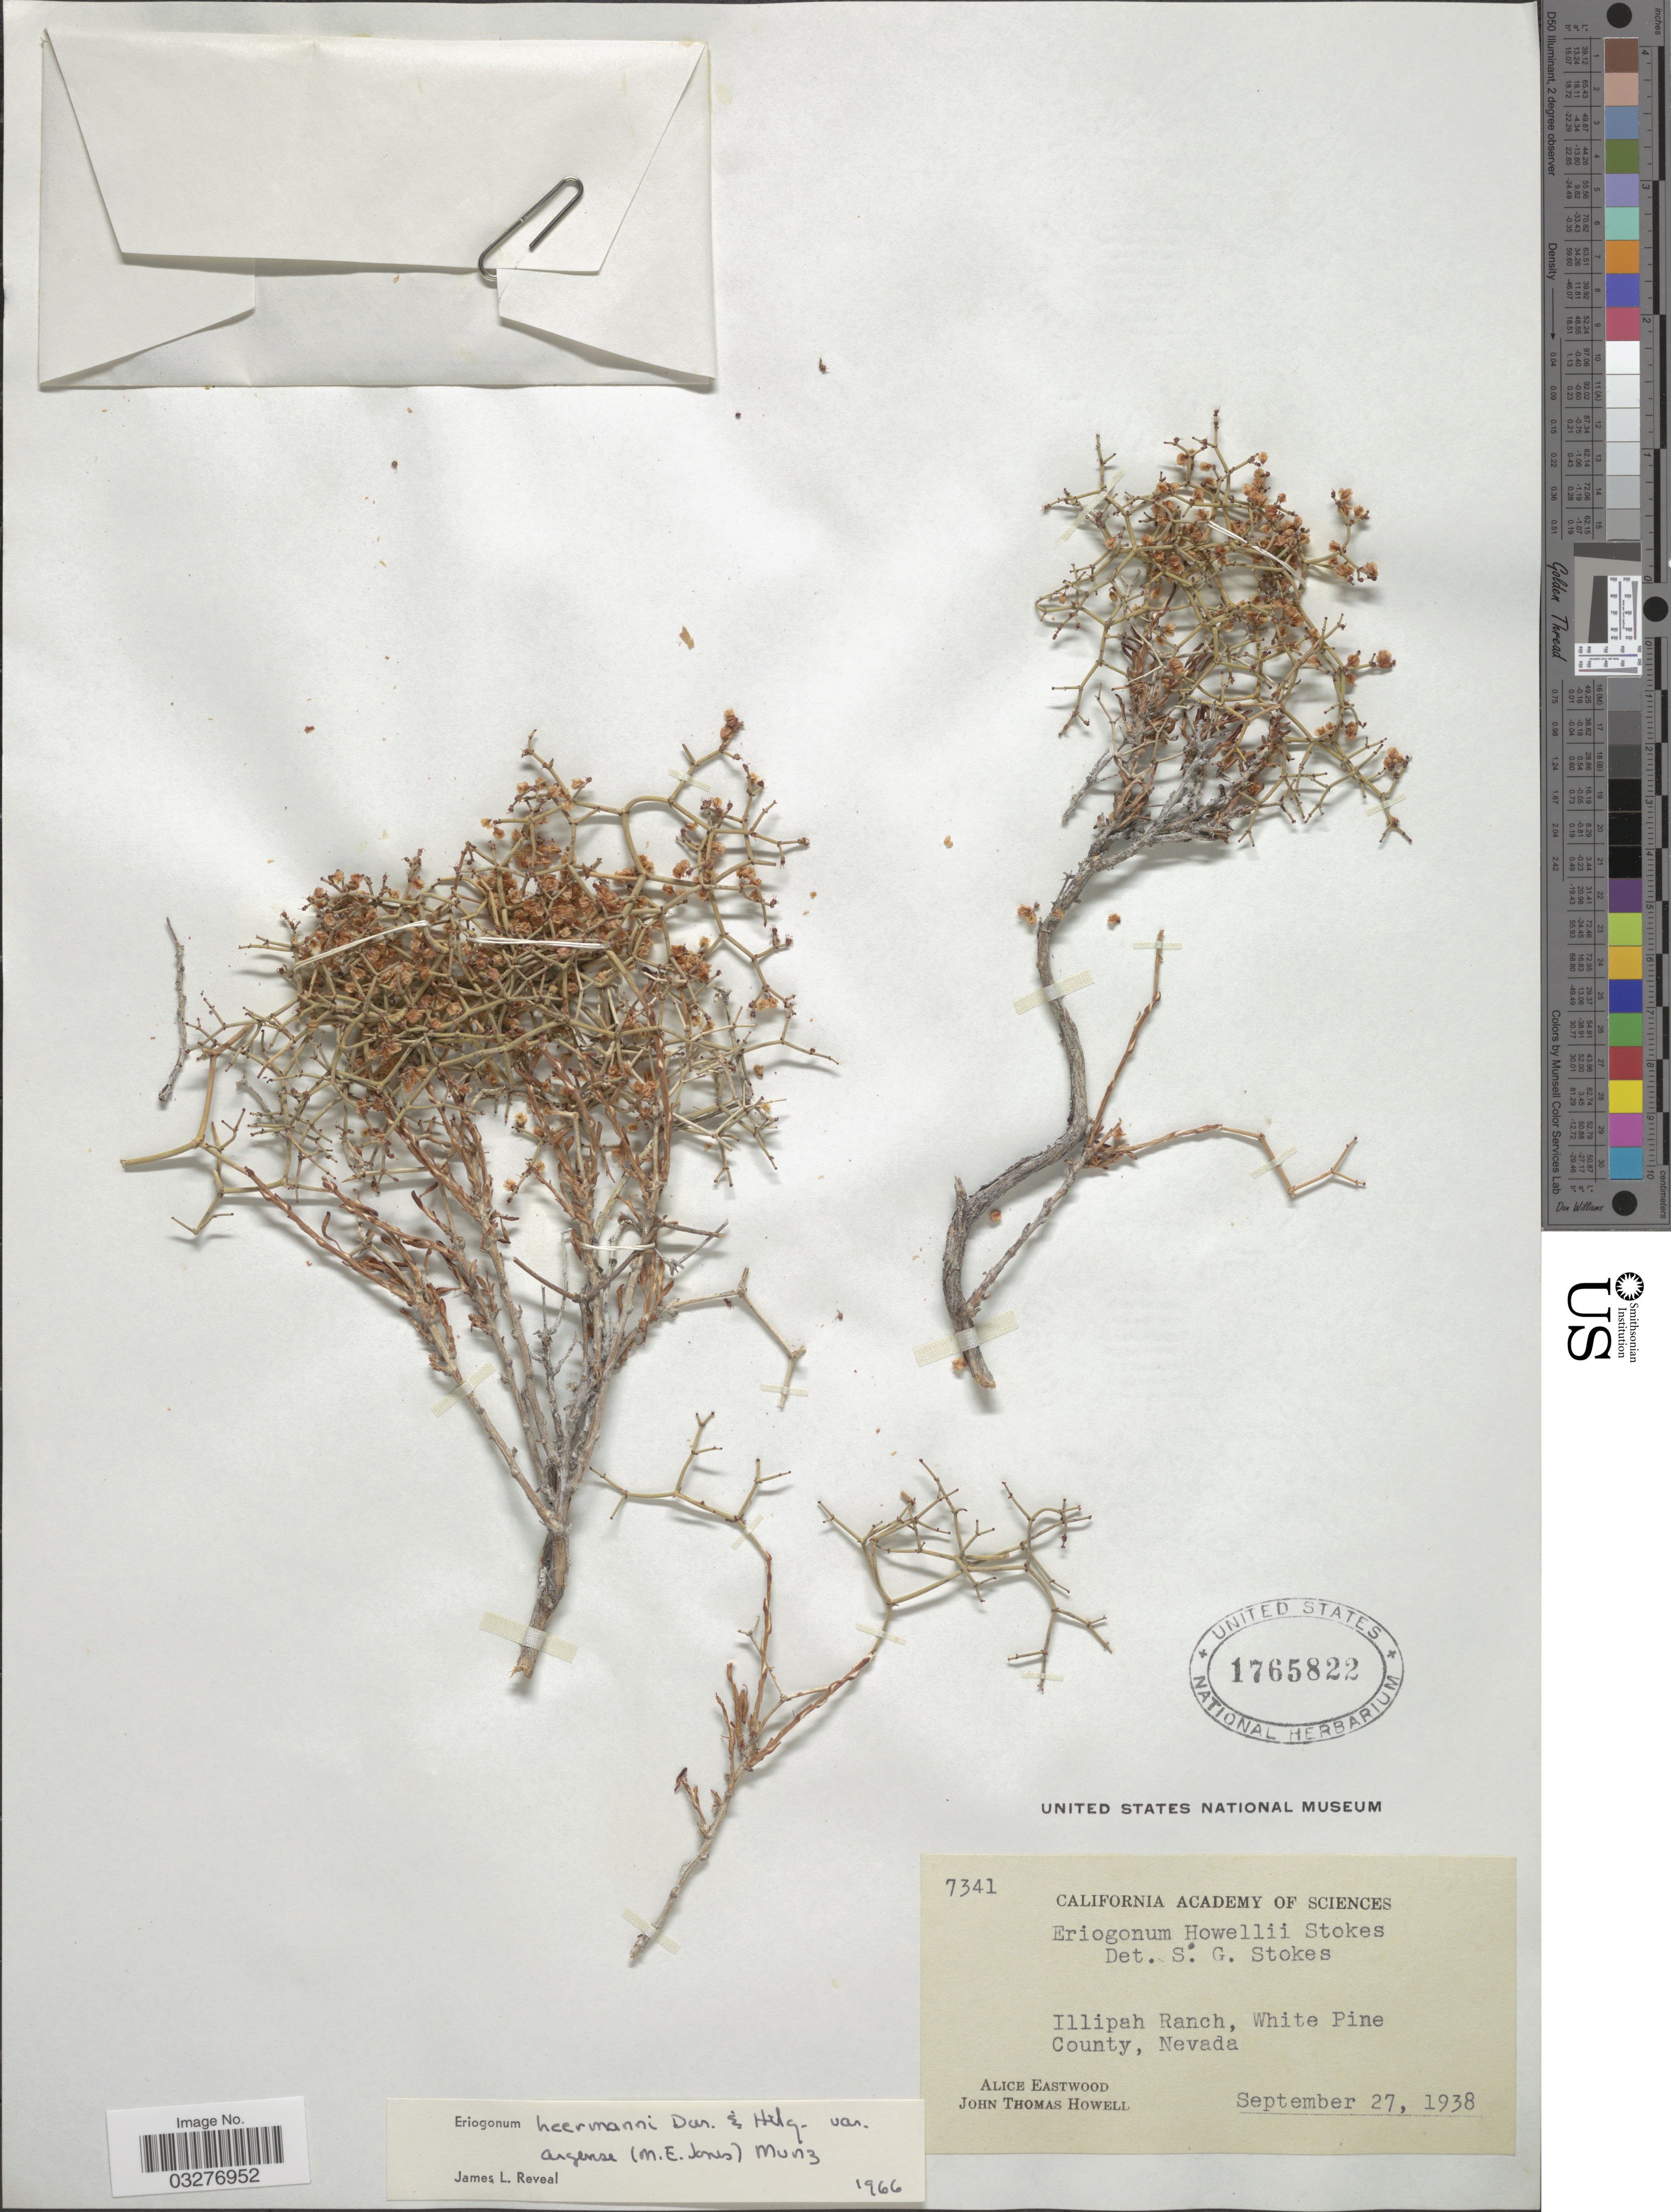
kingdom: Plantae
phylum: Tracheophyta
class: Magnoliopsida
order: Caryophyllales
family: Polygonaceae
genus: Eriogonum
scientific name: Eriogonum heermannii var. argense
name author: (M.E. Jones) Munz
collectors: A. Eastwood & J. T. Howell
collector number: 7341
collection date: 1938-09-27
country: United States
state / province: Nevada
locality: Illipah Ranch, White Pine County.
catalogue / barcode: US 1765822